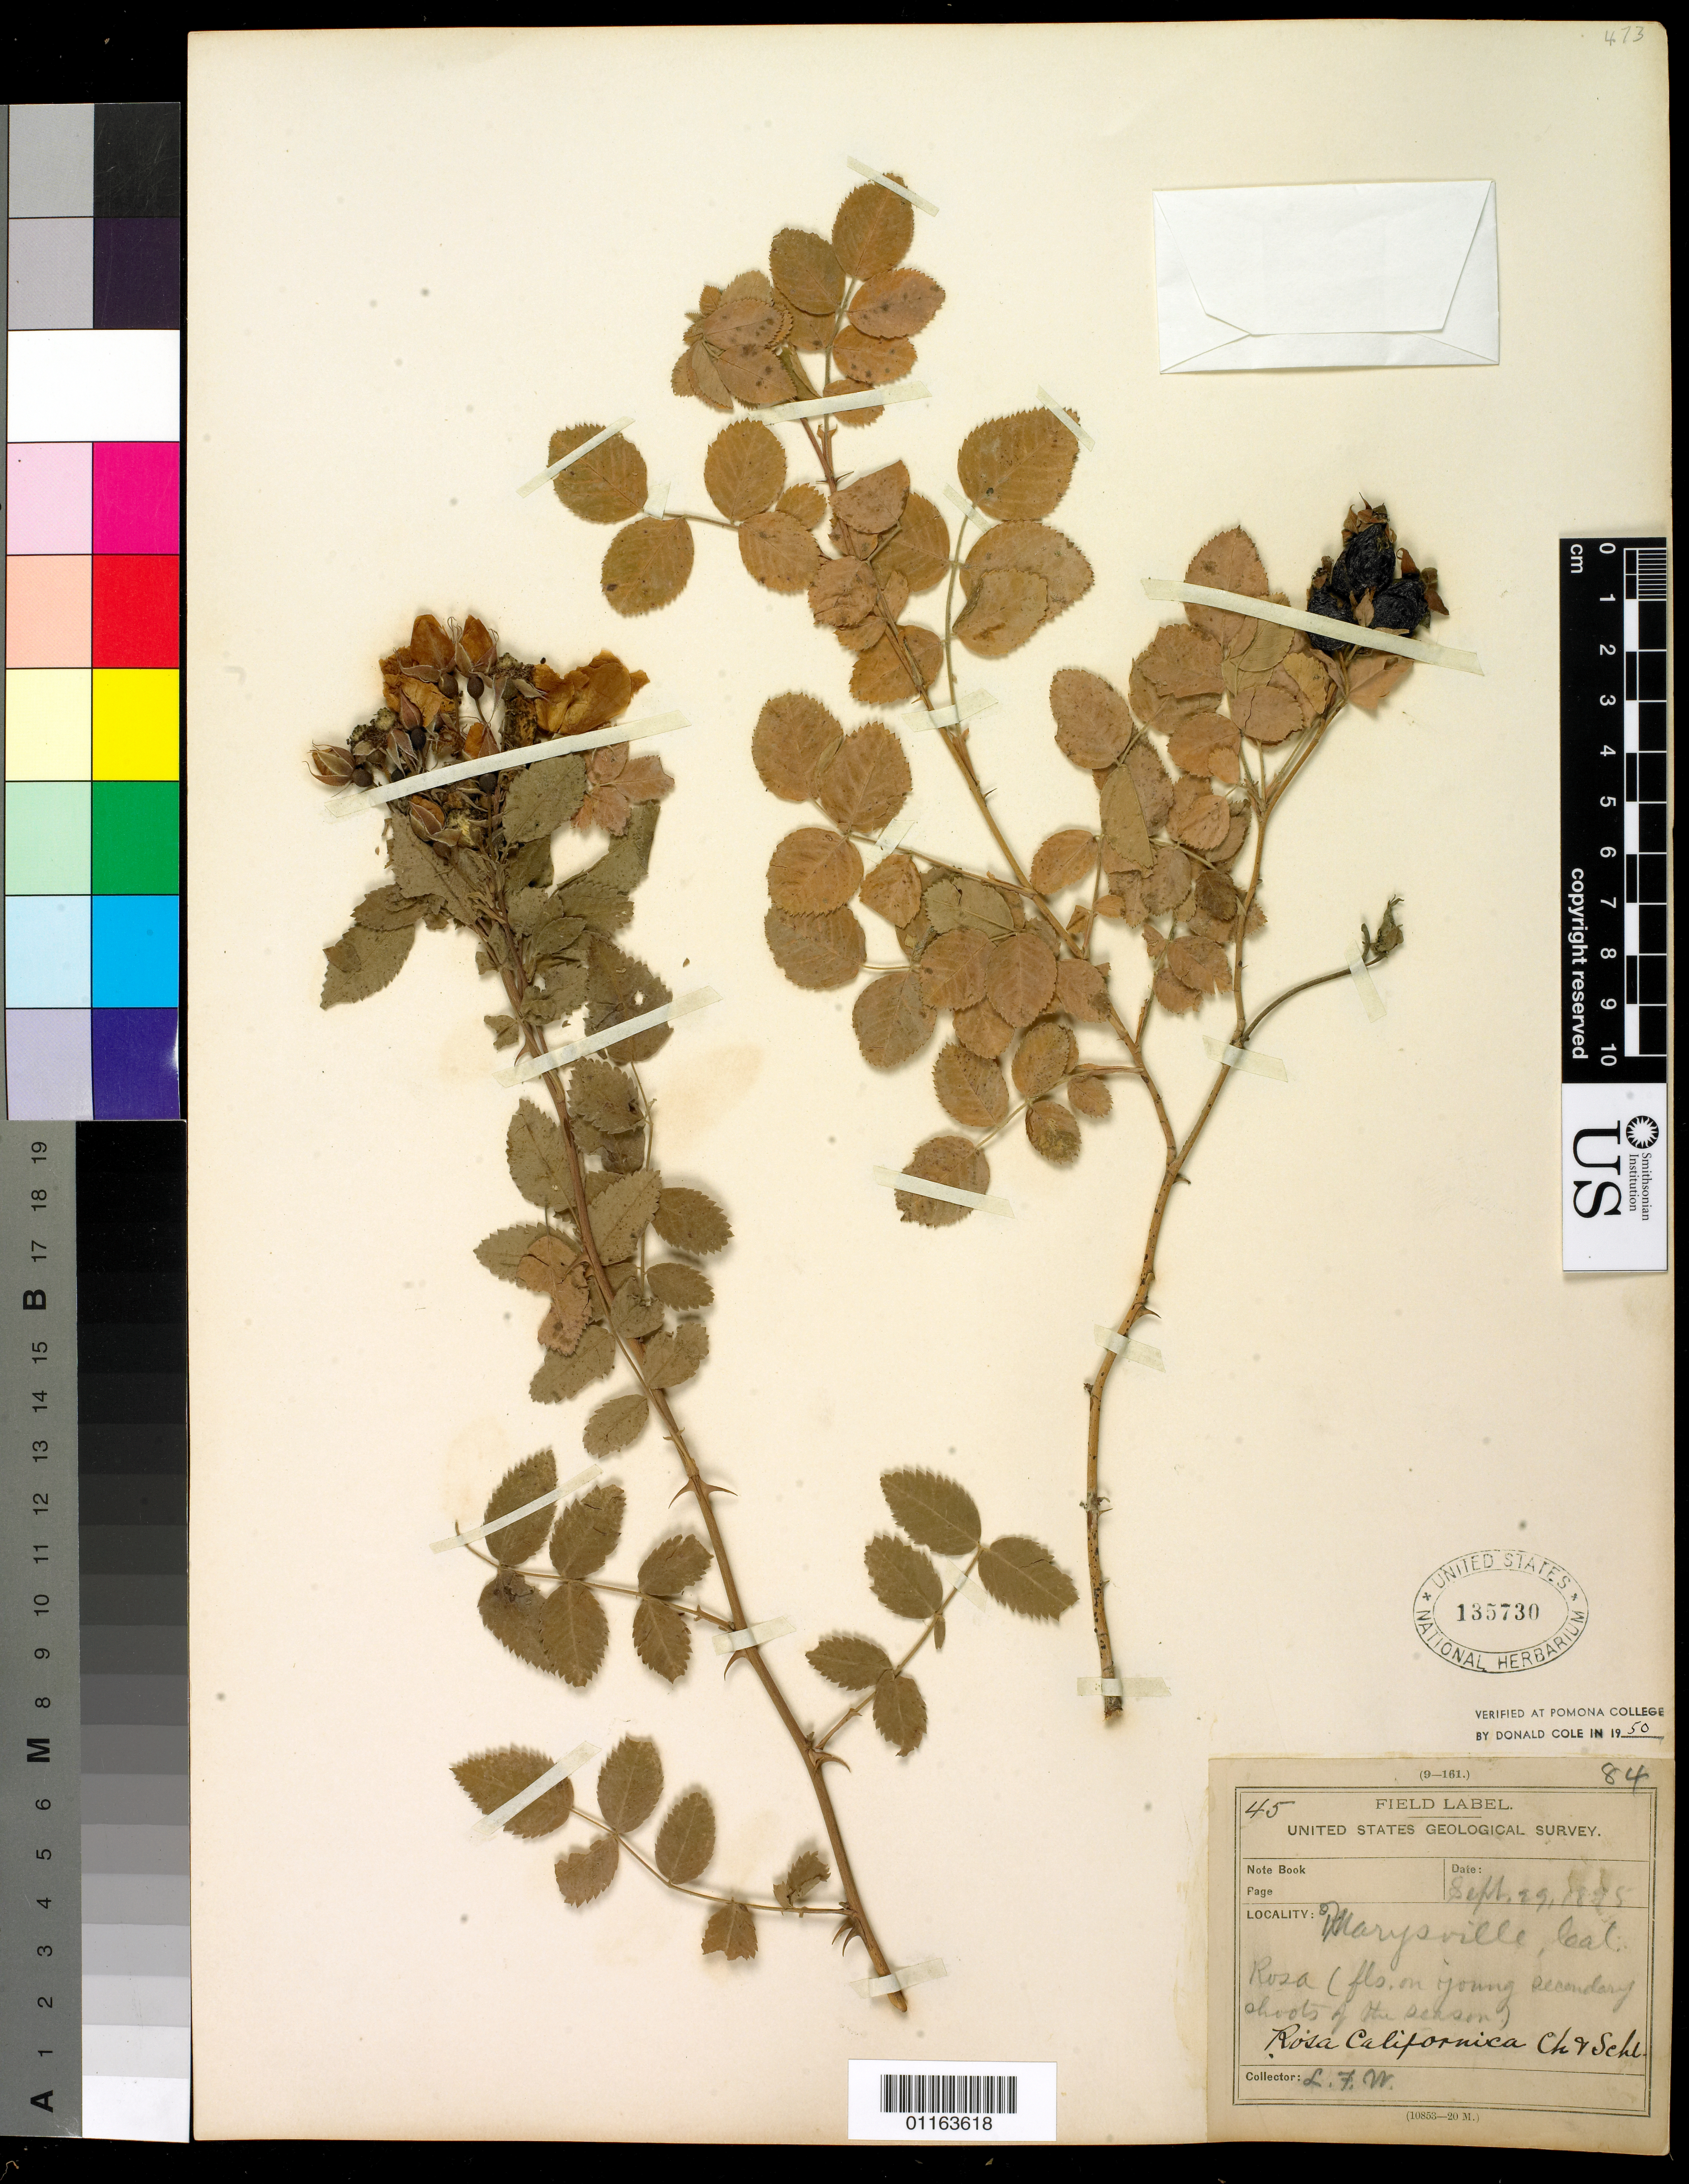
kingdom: Plantae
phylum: Tracheophyta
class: Magnoliopsida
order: Rosales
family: Rosaceae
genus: Rosa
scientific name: Rosa californica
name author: Cham. & Schltdl.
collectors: L. F. Ward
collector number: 45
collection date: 1895-09-29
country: United States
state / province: California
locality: Marysville.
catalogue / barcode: US 135730